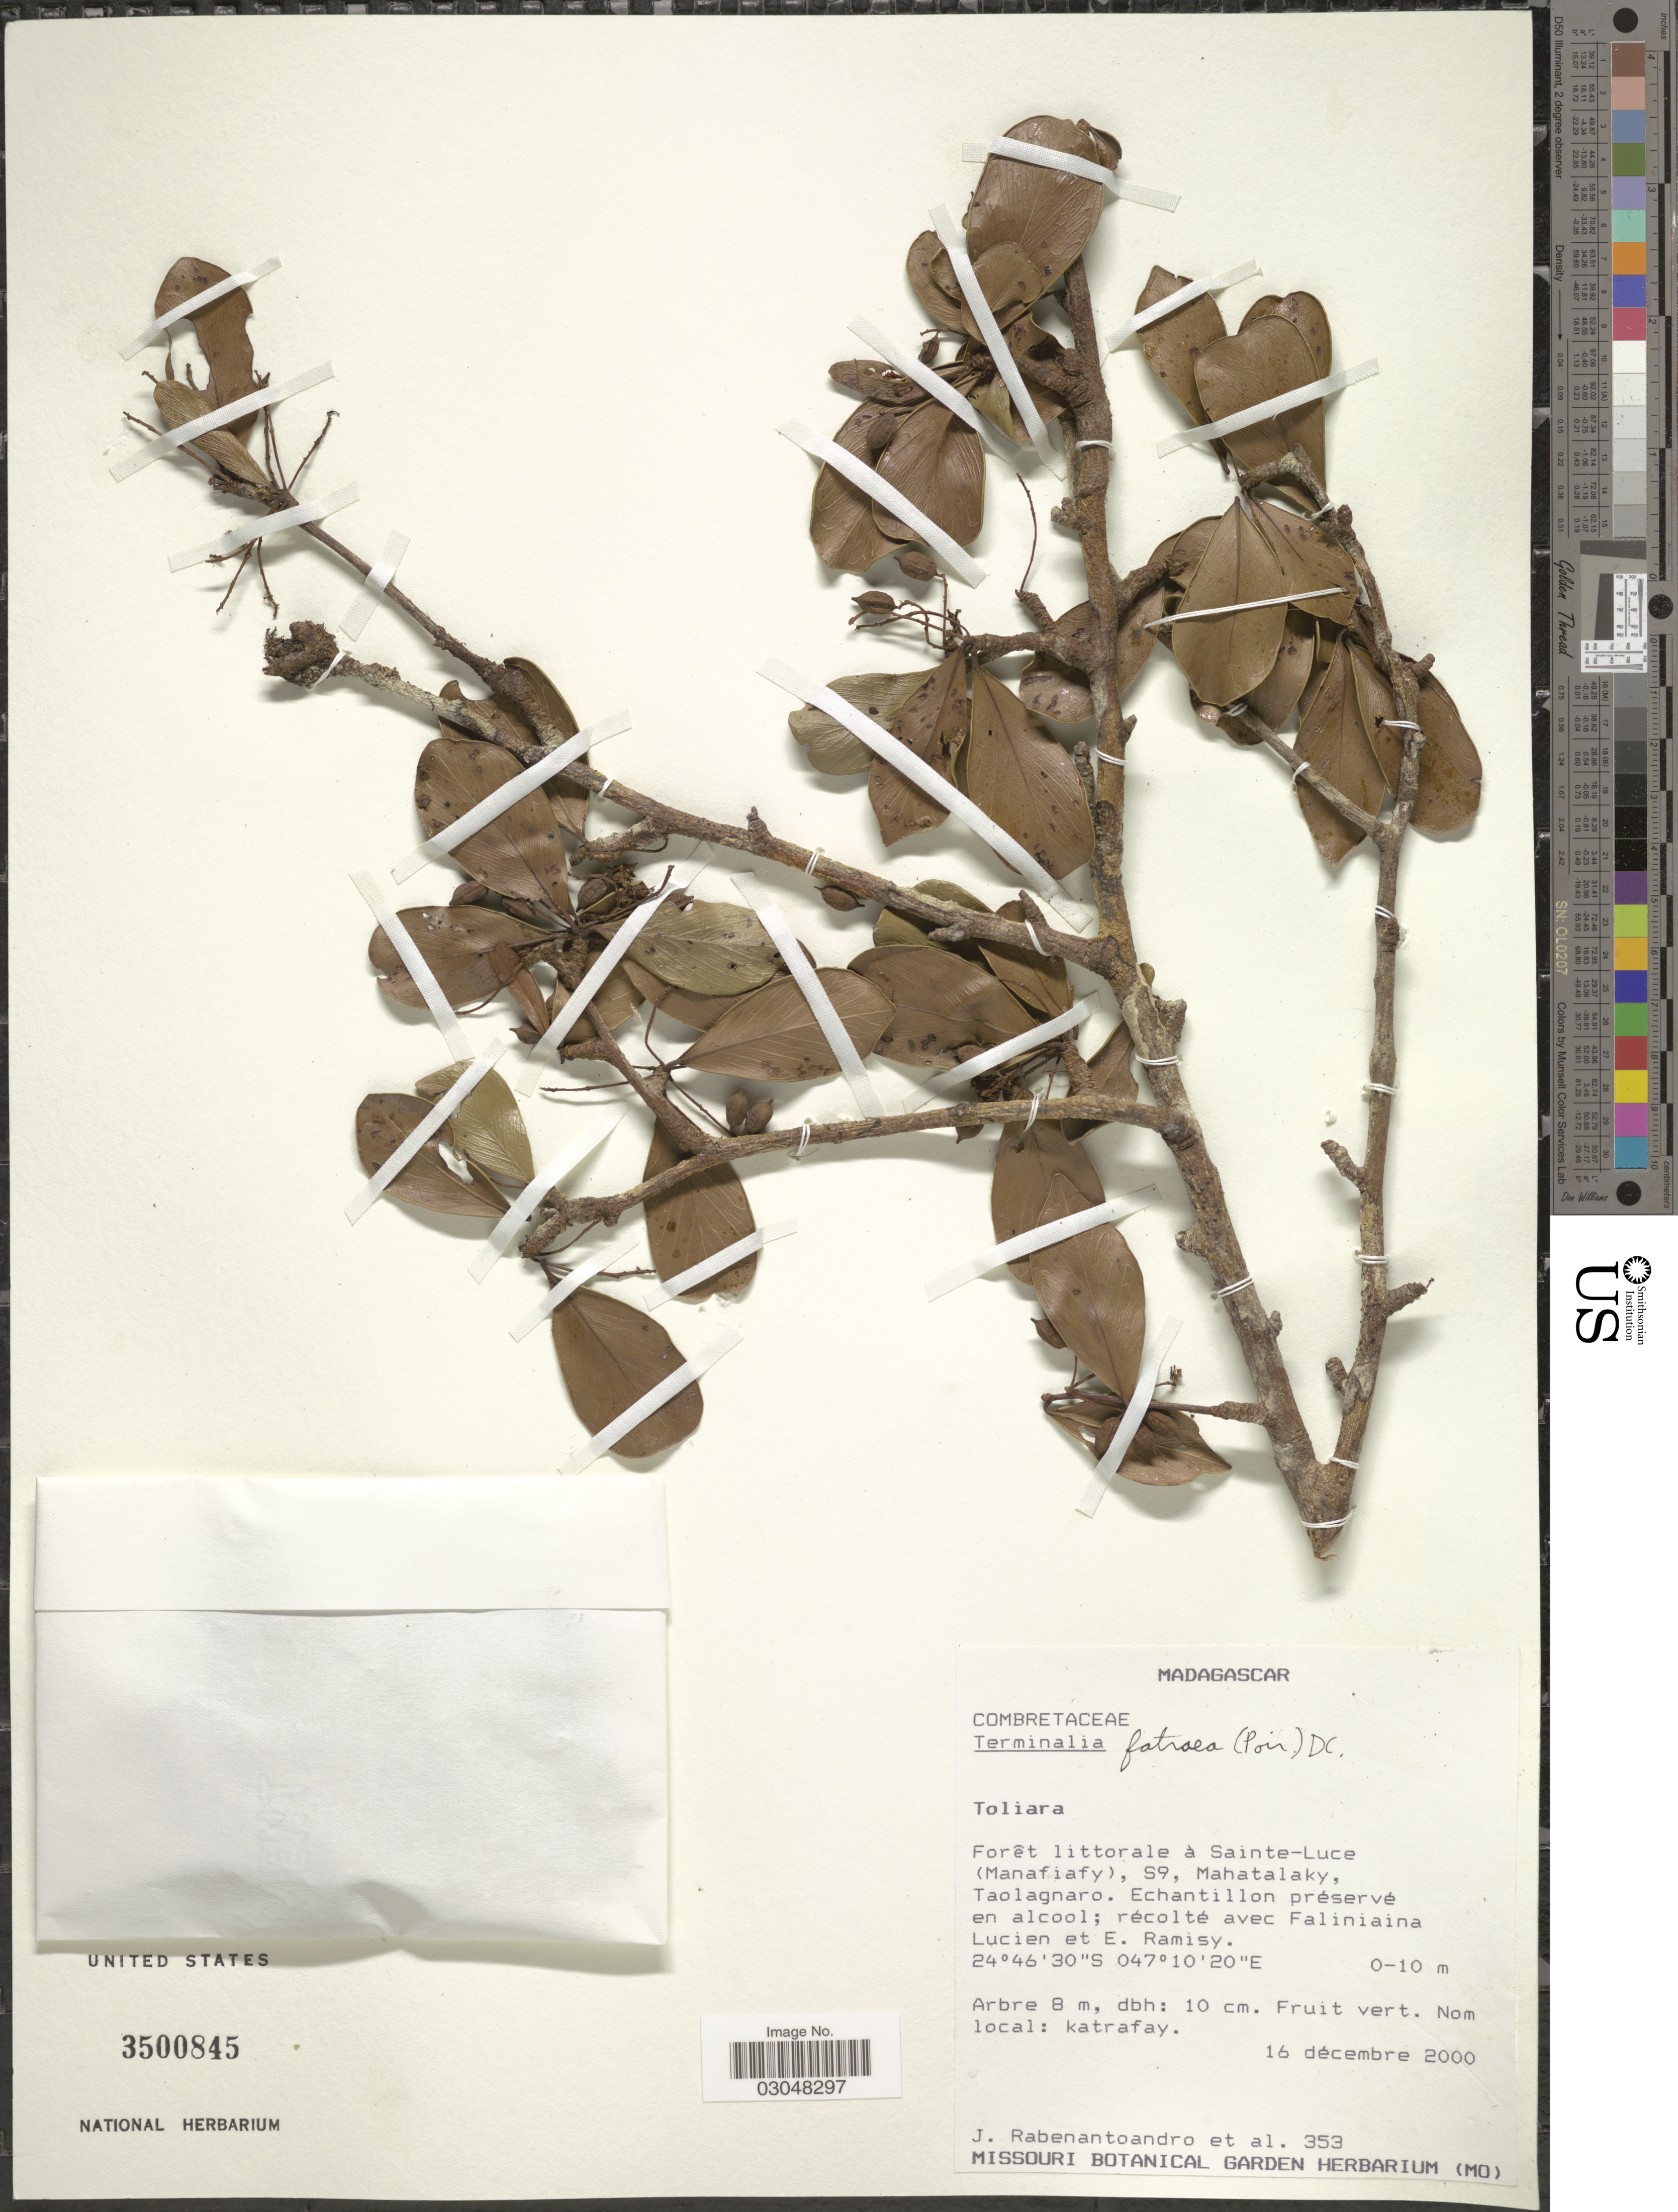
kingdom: Plantae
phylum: Tracheophyta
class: Magnoliopsida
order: Myrtales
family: Combretaceae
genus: Terminalia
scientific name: Terminalia fatraea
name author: (Poir.) DC.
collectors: J. Rabenantoandro, F. Lucien & E. Ramisy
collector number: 353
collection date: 2000-12-16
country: Madagascar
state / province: Anosy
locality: Forêt littorale à Sainte-Luce (Manafiafy), S9, Mahatalaky, Taolagnaro.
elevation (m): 0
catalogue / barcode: US 3500845